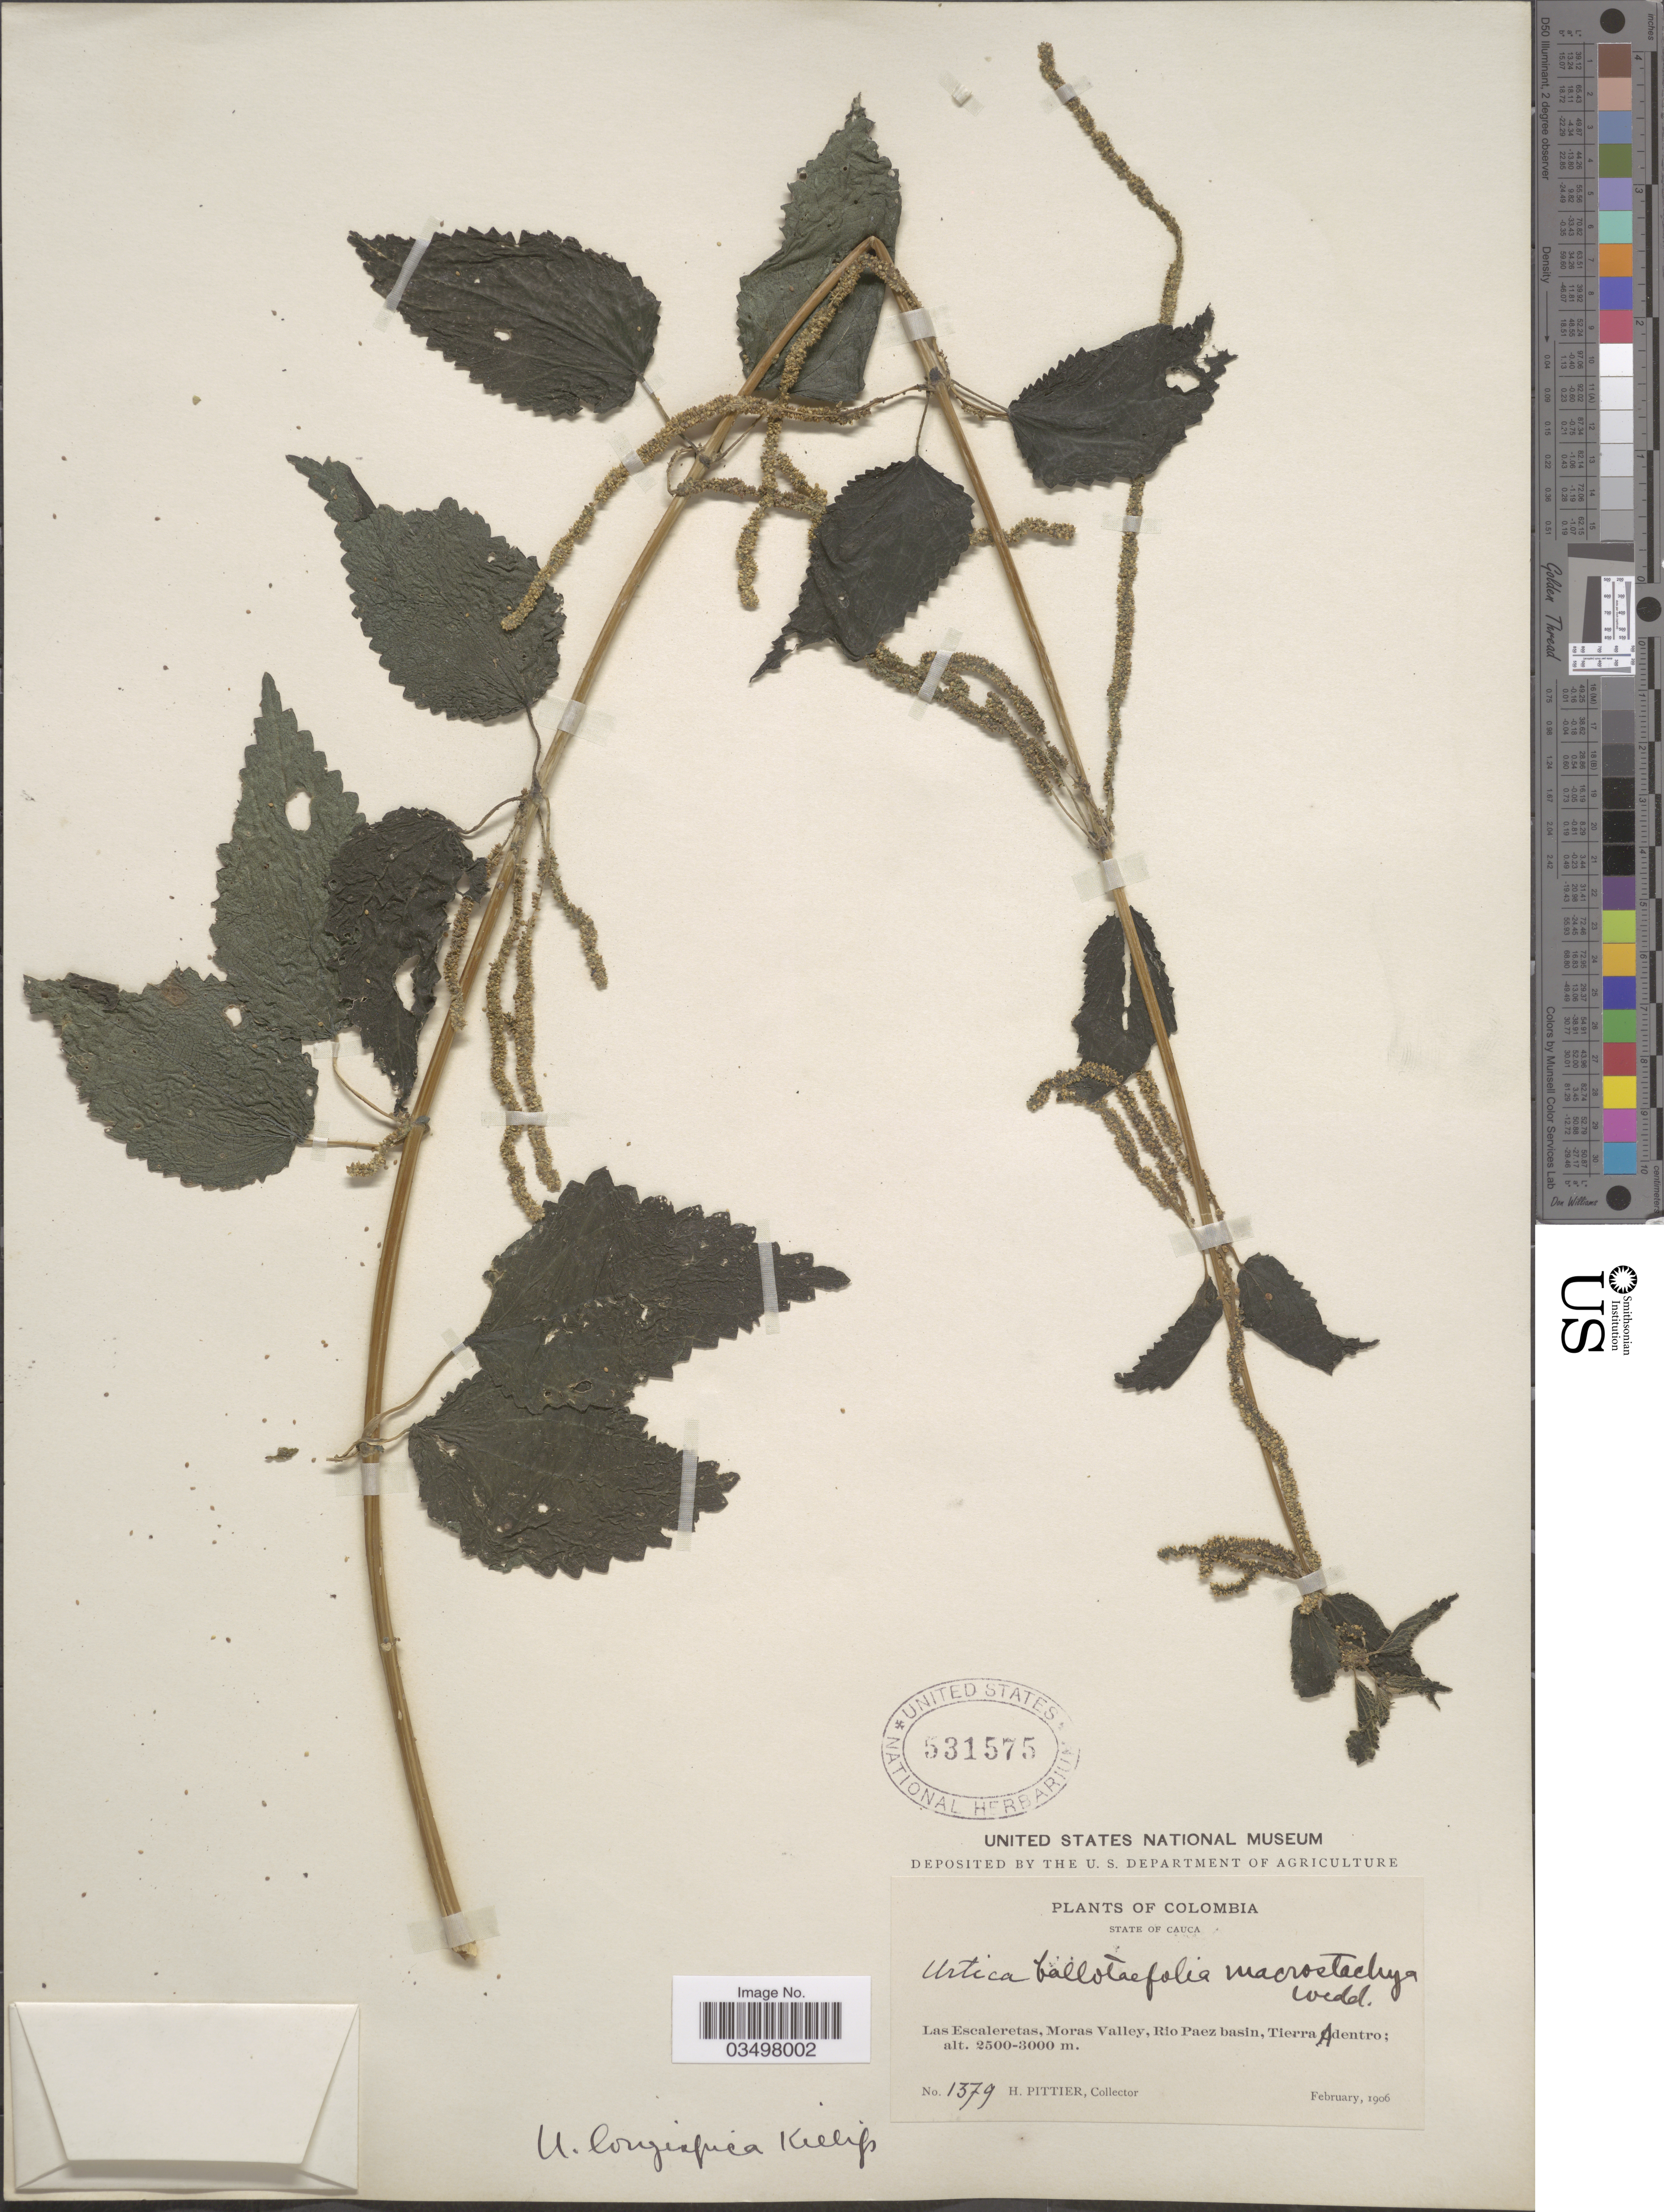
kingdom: Plantae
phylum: Tracheophyta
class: Magnoliopsida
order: Rosales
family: Urticaceae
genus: Urtica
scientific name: Urtica longispica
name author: Killip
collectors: H. F. Pittier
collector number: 1379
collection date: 1906-02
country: Colombia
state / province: Cauca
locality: Las Escaleretas, Moras Valley, Rio Paez basin, Tierra Adentro.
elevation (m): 2500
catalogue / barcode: US 531575